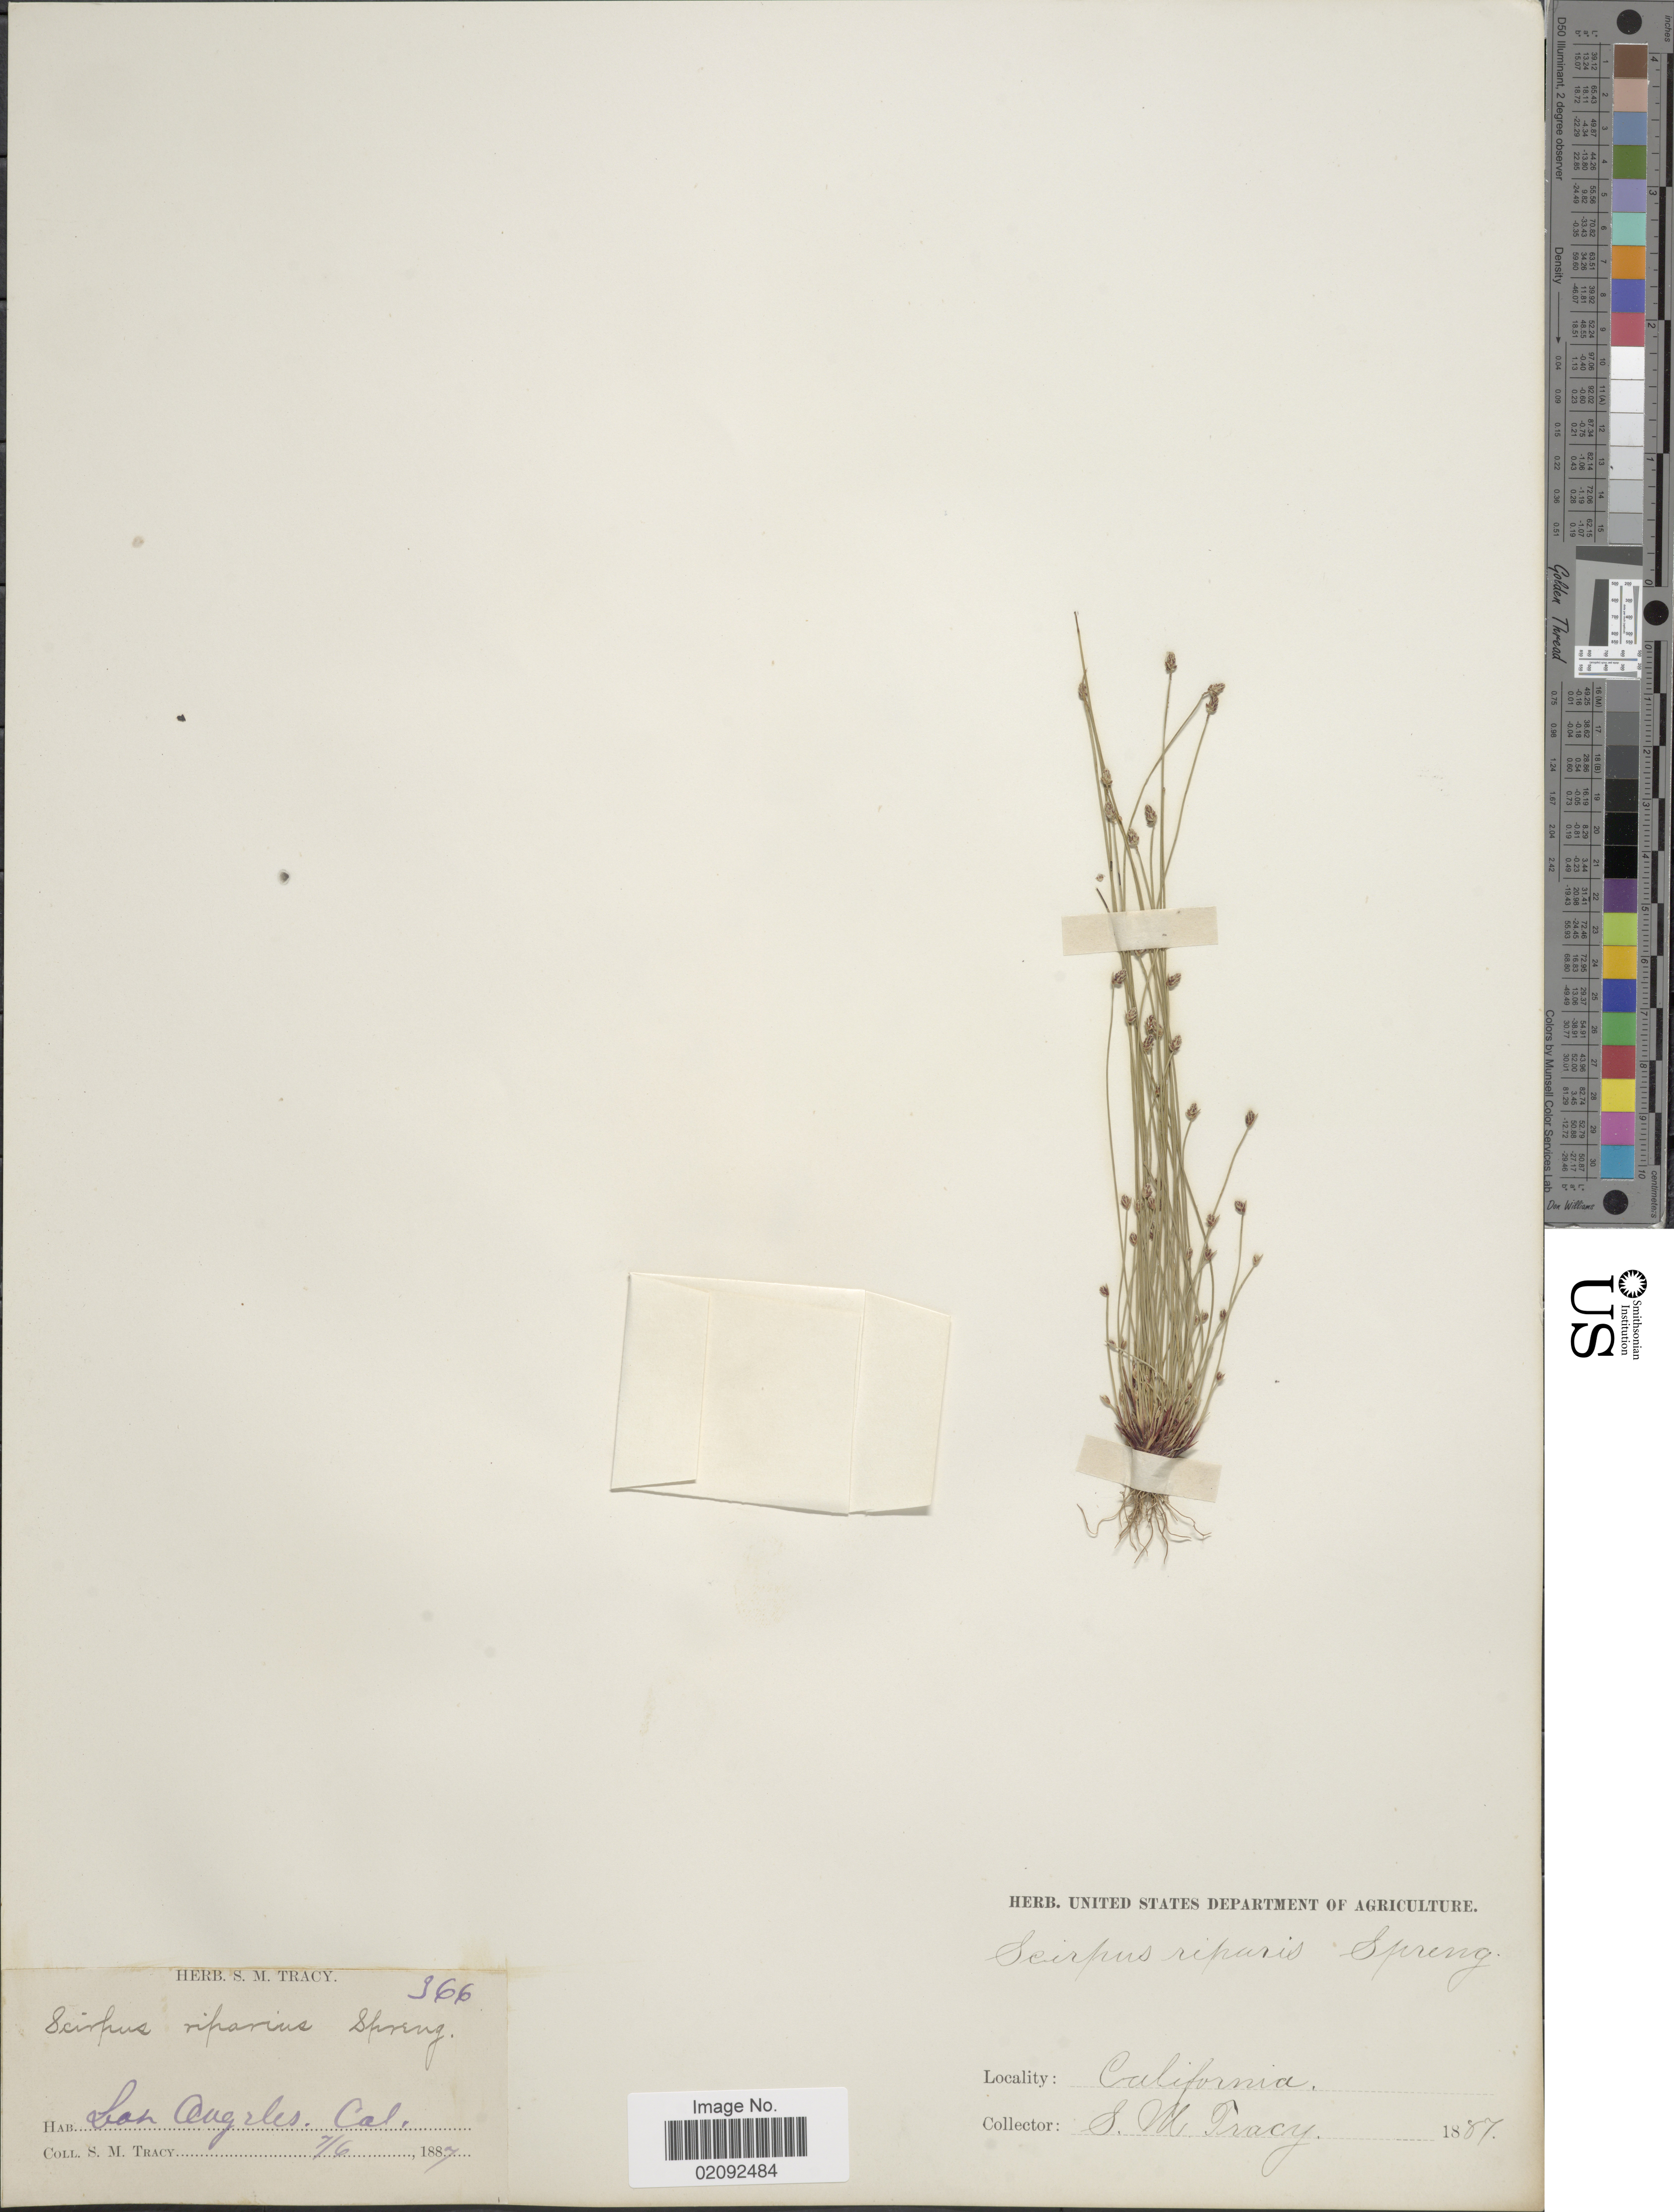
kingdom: Plantae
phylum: Tracheophyta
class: Liliopsida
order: Poales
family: Cyperaceae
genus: Isolepis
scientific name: Isolepis cernua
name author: (Vahl) Roem. & Schult.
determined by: Strong, Mark T., (BOT), Smithsonian Institution - National Museum of Natural History (UNITED STATES)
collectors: S. M. Tracy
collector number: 366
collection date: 1887-07-06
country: United States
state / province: California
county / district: Los Angeles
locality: Los Angeles